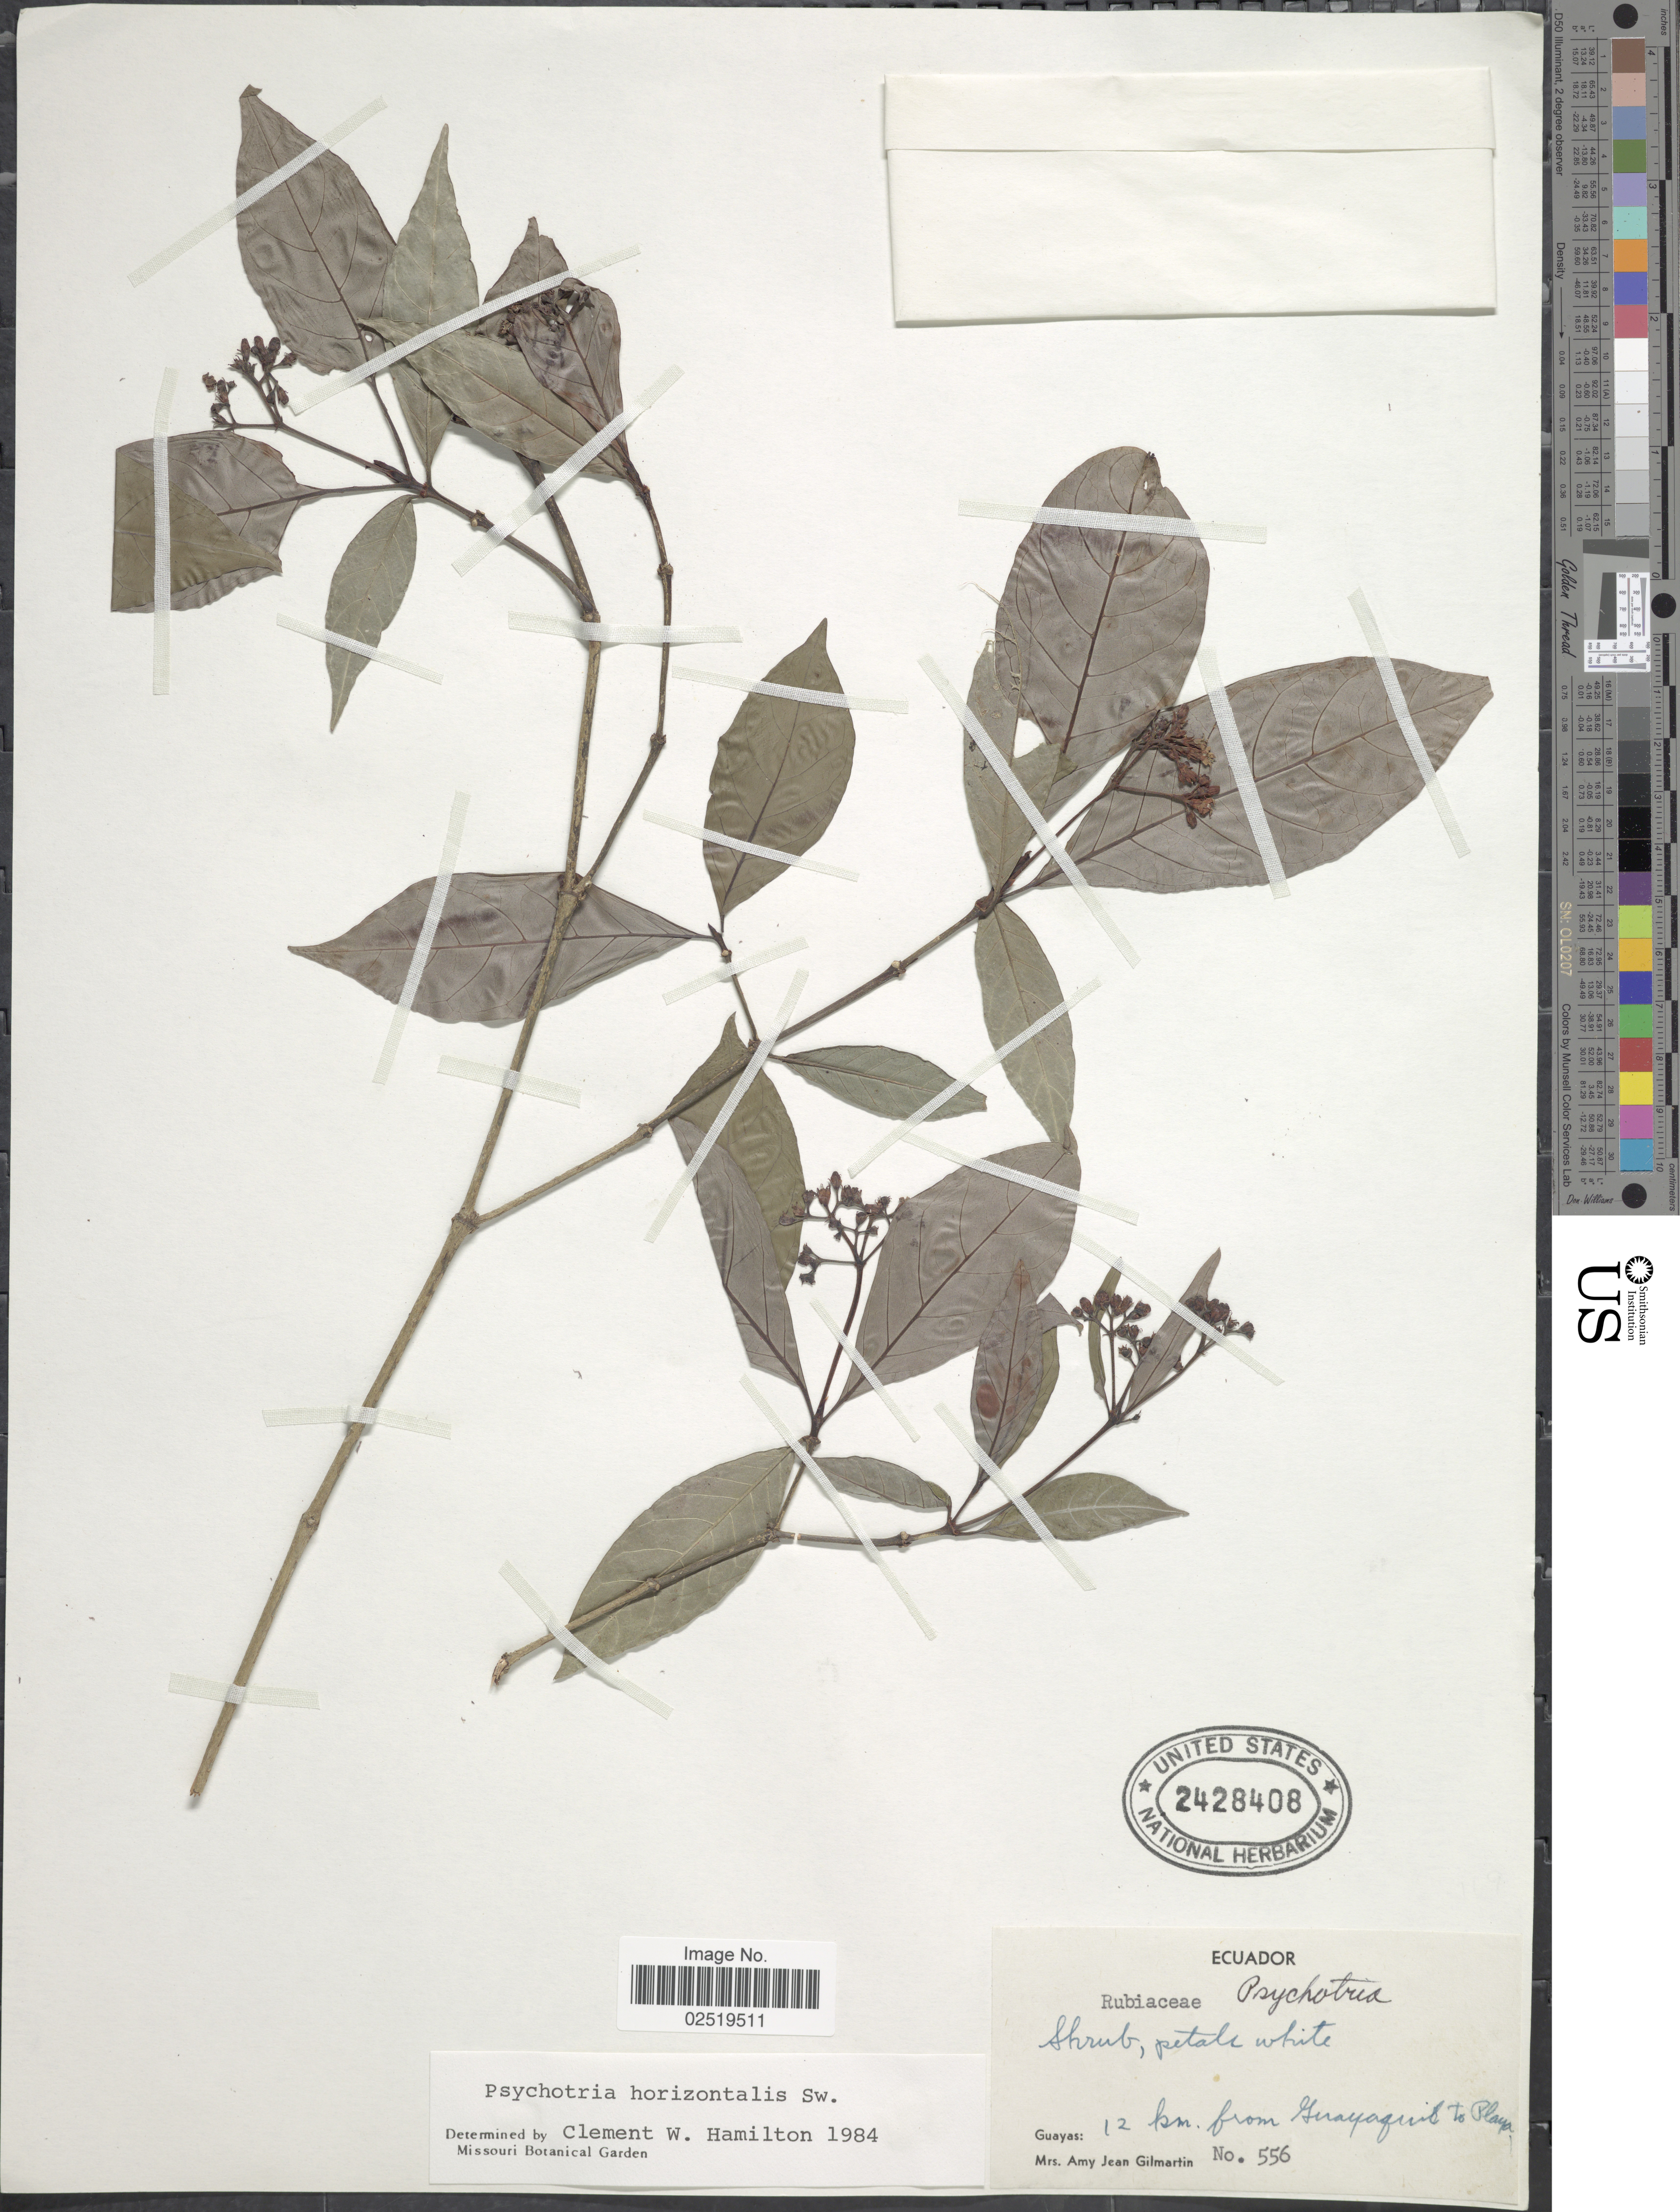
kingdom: Plantae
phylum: Tracheophyta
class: Magnoliopsida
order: Gentianales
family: Rubiaceae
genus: Psychotria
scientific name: Psychotria horizontalis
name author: Sw.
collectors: A. J. Gilmartin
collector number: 556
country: Ecuador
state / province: Guayas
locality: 12 km. from Guayaquil to Playa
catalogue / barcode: US 2428408